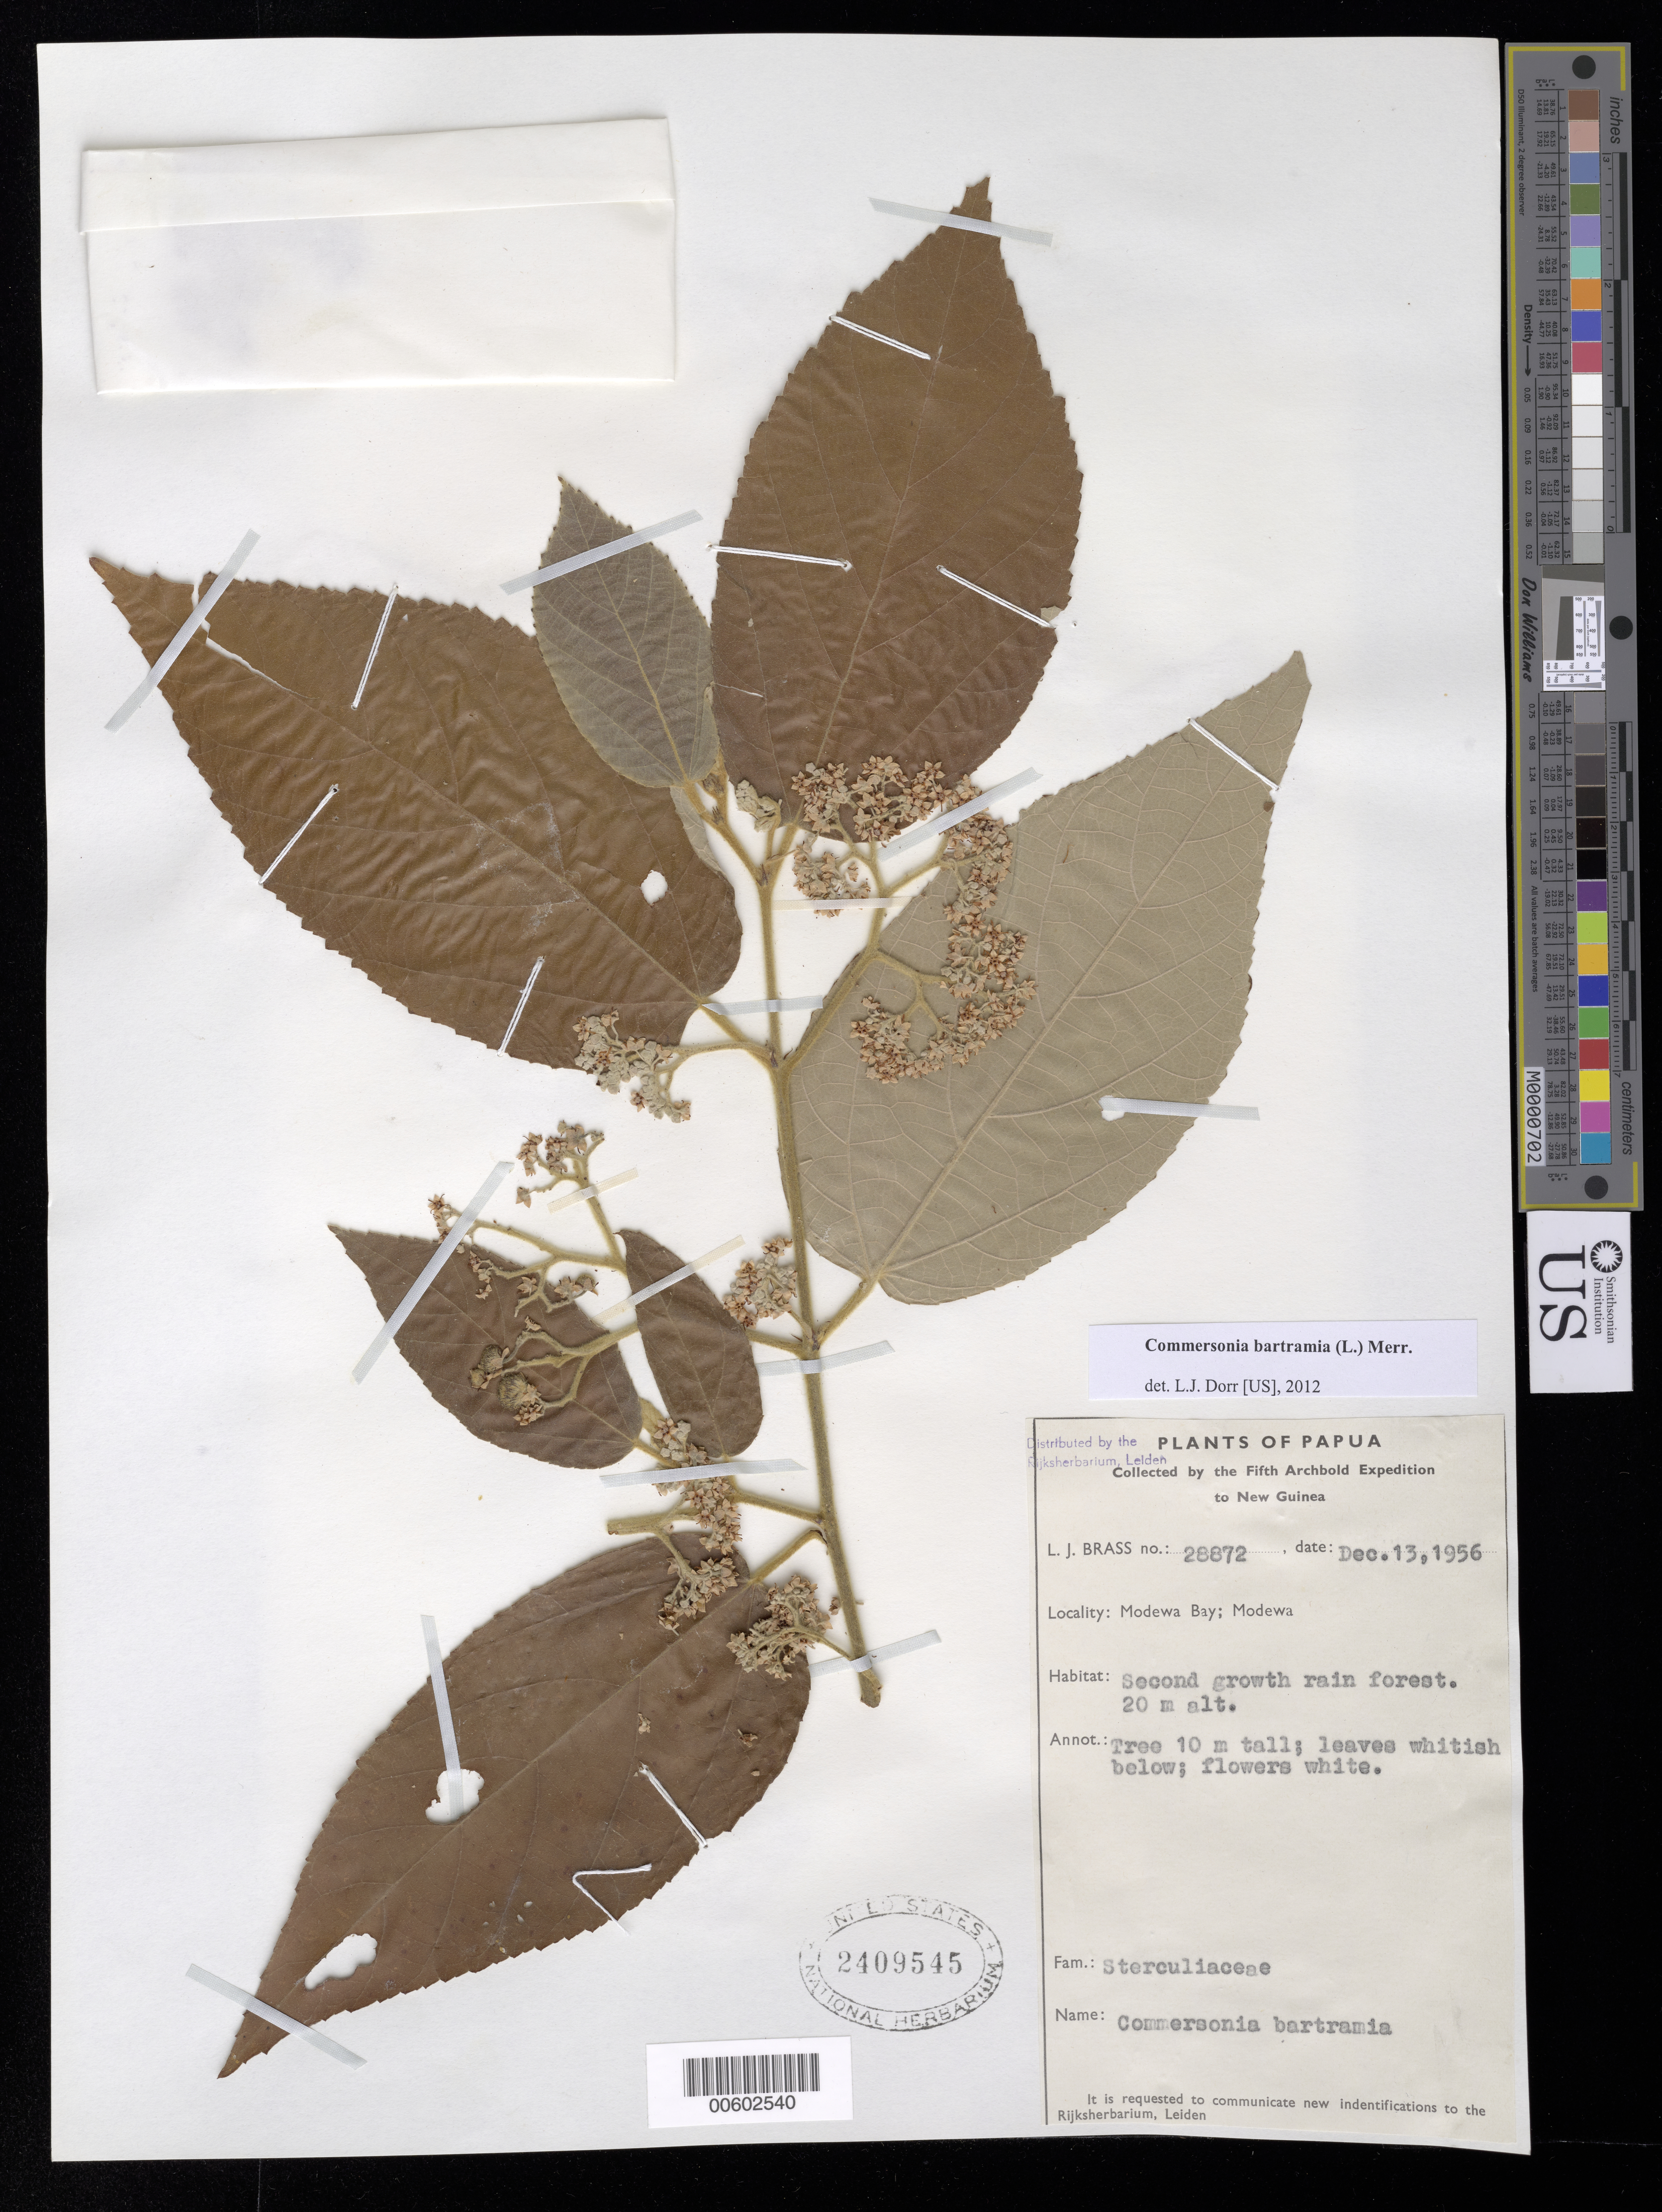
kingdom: Plantae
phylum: Tracheophyta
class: Magnoliopsida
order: Malvales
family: Malvaceae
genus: Commersonia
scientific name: Commersonia bartramia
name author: (L.) Merr.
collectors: L. J. Brass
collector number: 28872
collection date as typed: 13 Dec 1956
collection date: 1956-12-13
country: Papua New Guinea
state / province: Milne Bay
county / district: Milne Bay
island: New Guinea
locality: Modewa Bay, Modewa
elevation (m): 20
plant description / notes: US, A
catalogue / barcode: US 2409545